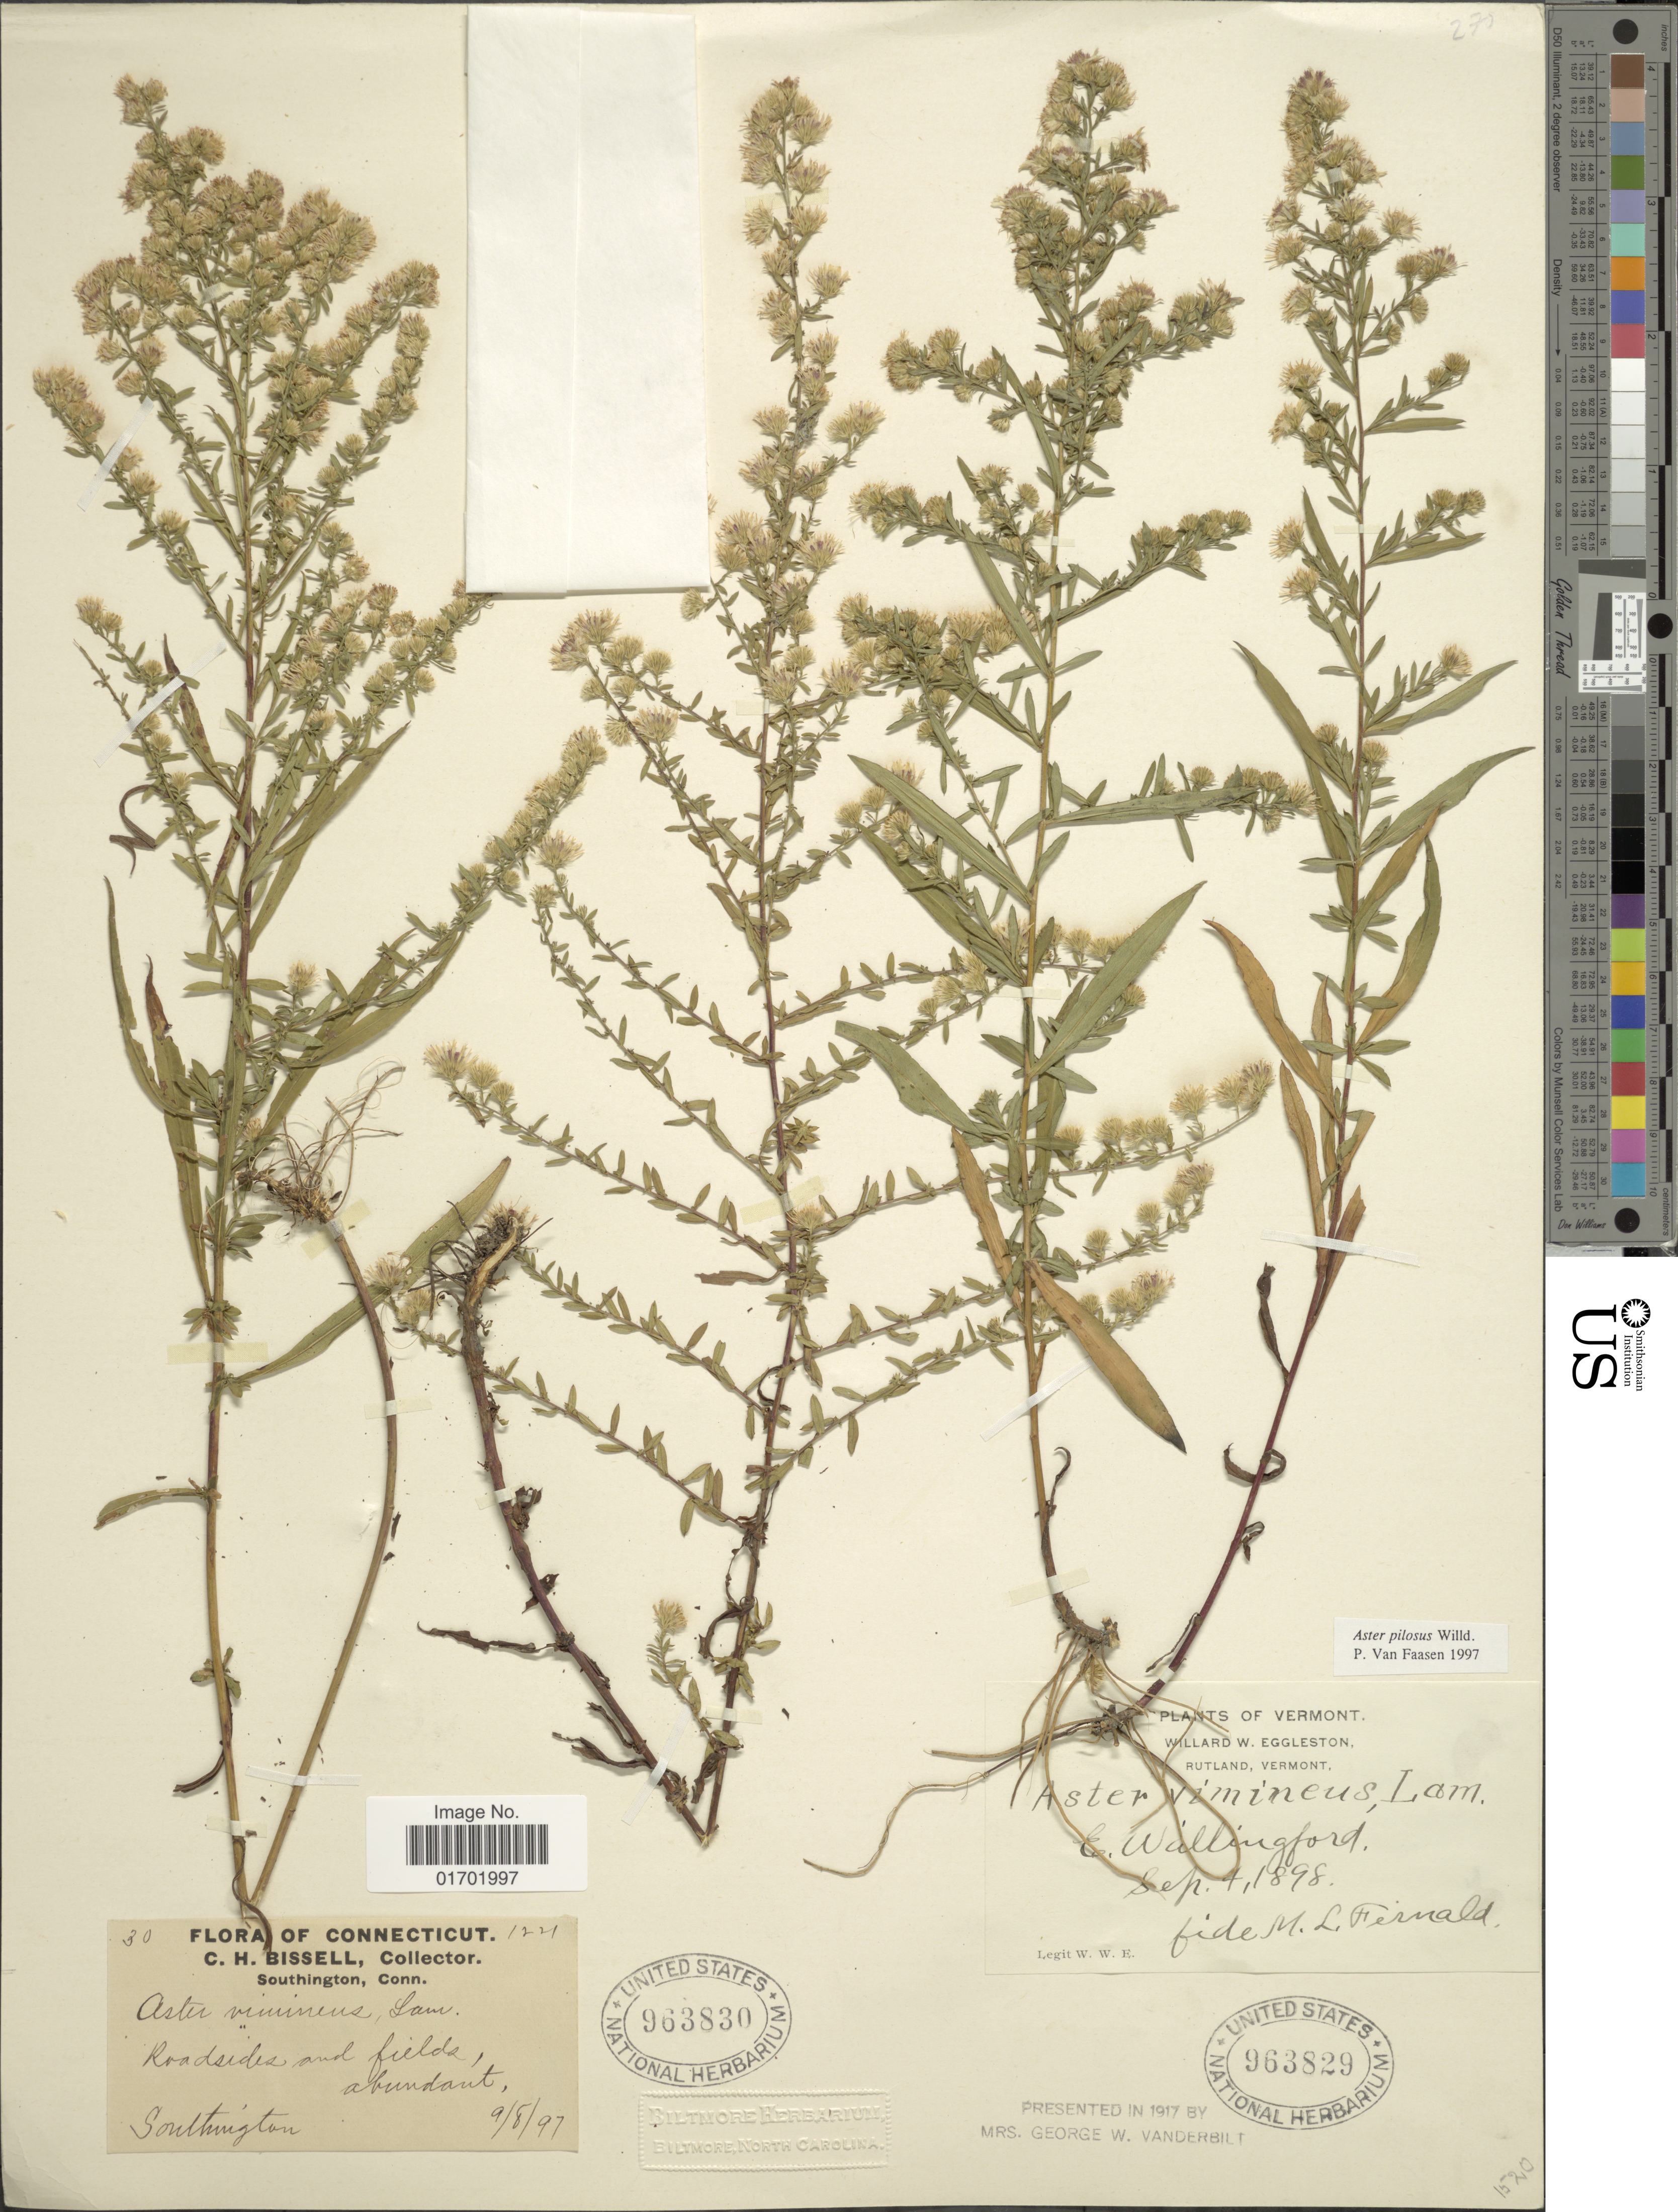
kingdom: Plantae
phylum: Tracheophyta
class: Magnoliopsida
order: Asterales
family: Asteraceae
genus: Symphyotrichum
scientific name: Symphyotrichum pilosum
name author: (Willd.) G.L. Nesom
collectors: W. W. Eggleston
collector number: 1520?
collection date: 1898-09-04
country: United States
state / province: Vermont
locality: Rutland, E. Willingford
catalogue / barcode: US 963830-2